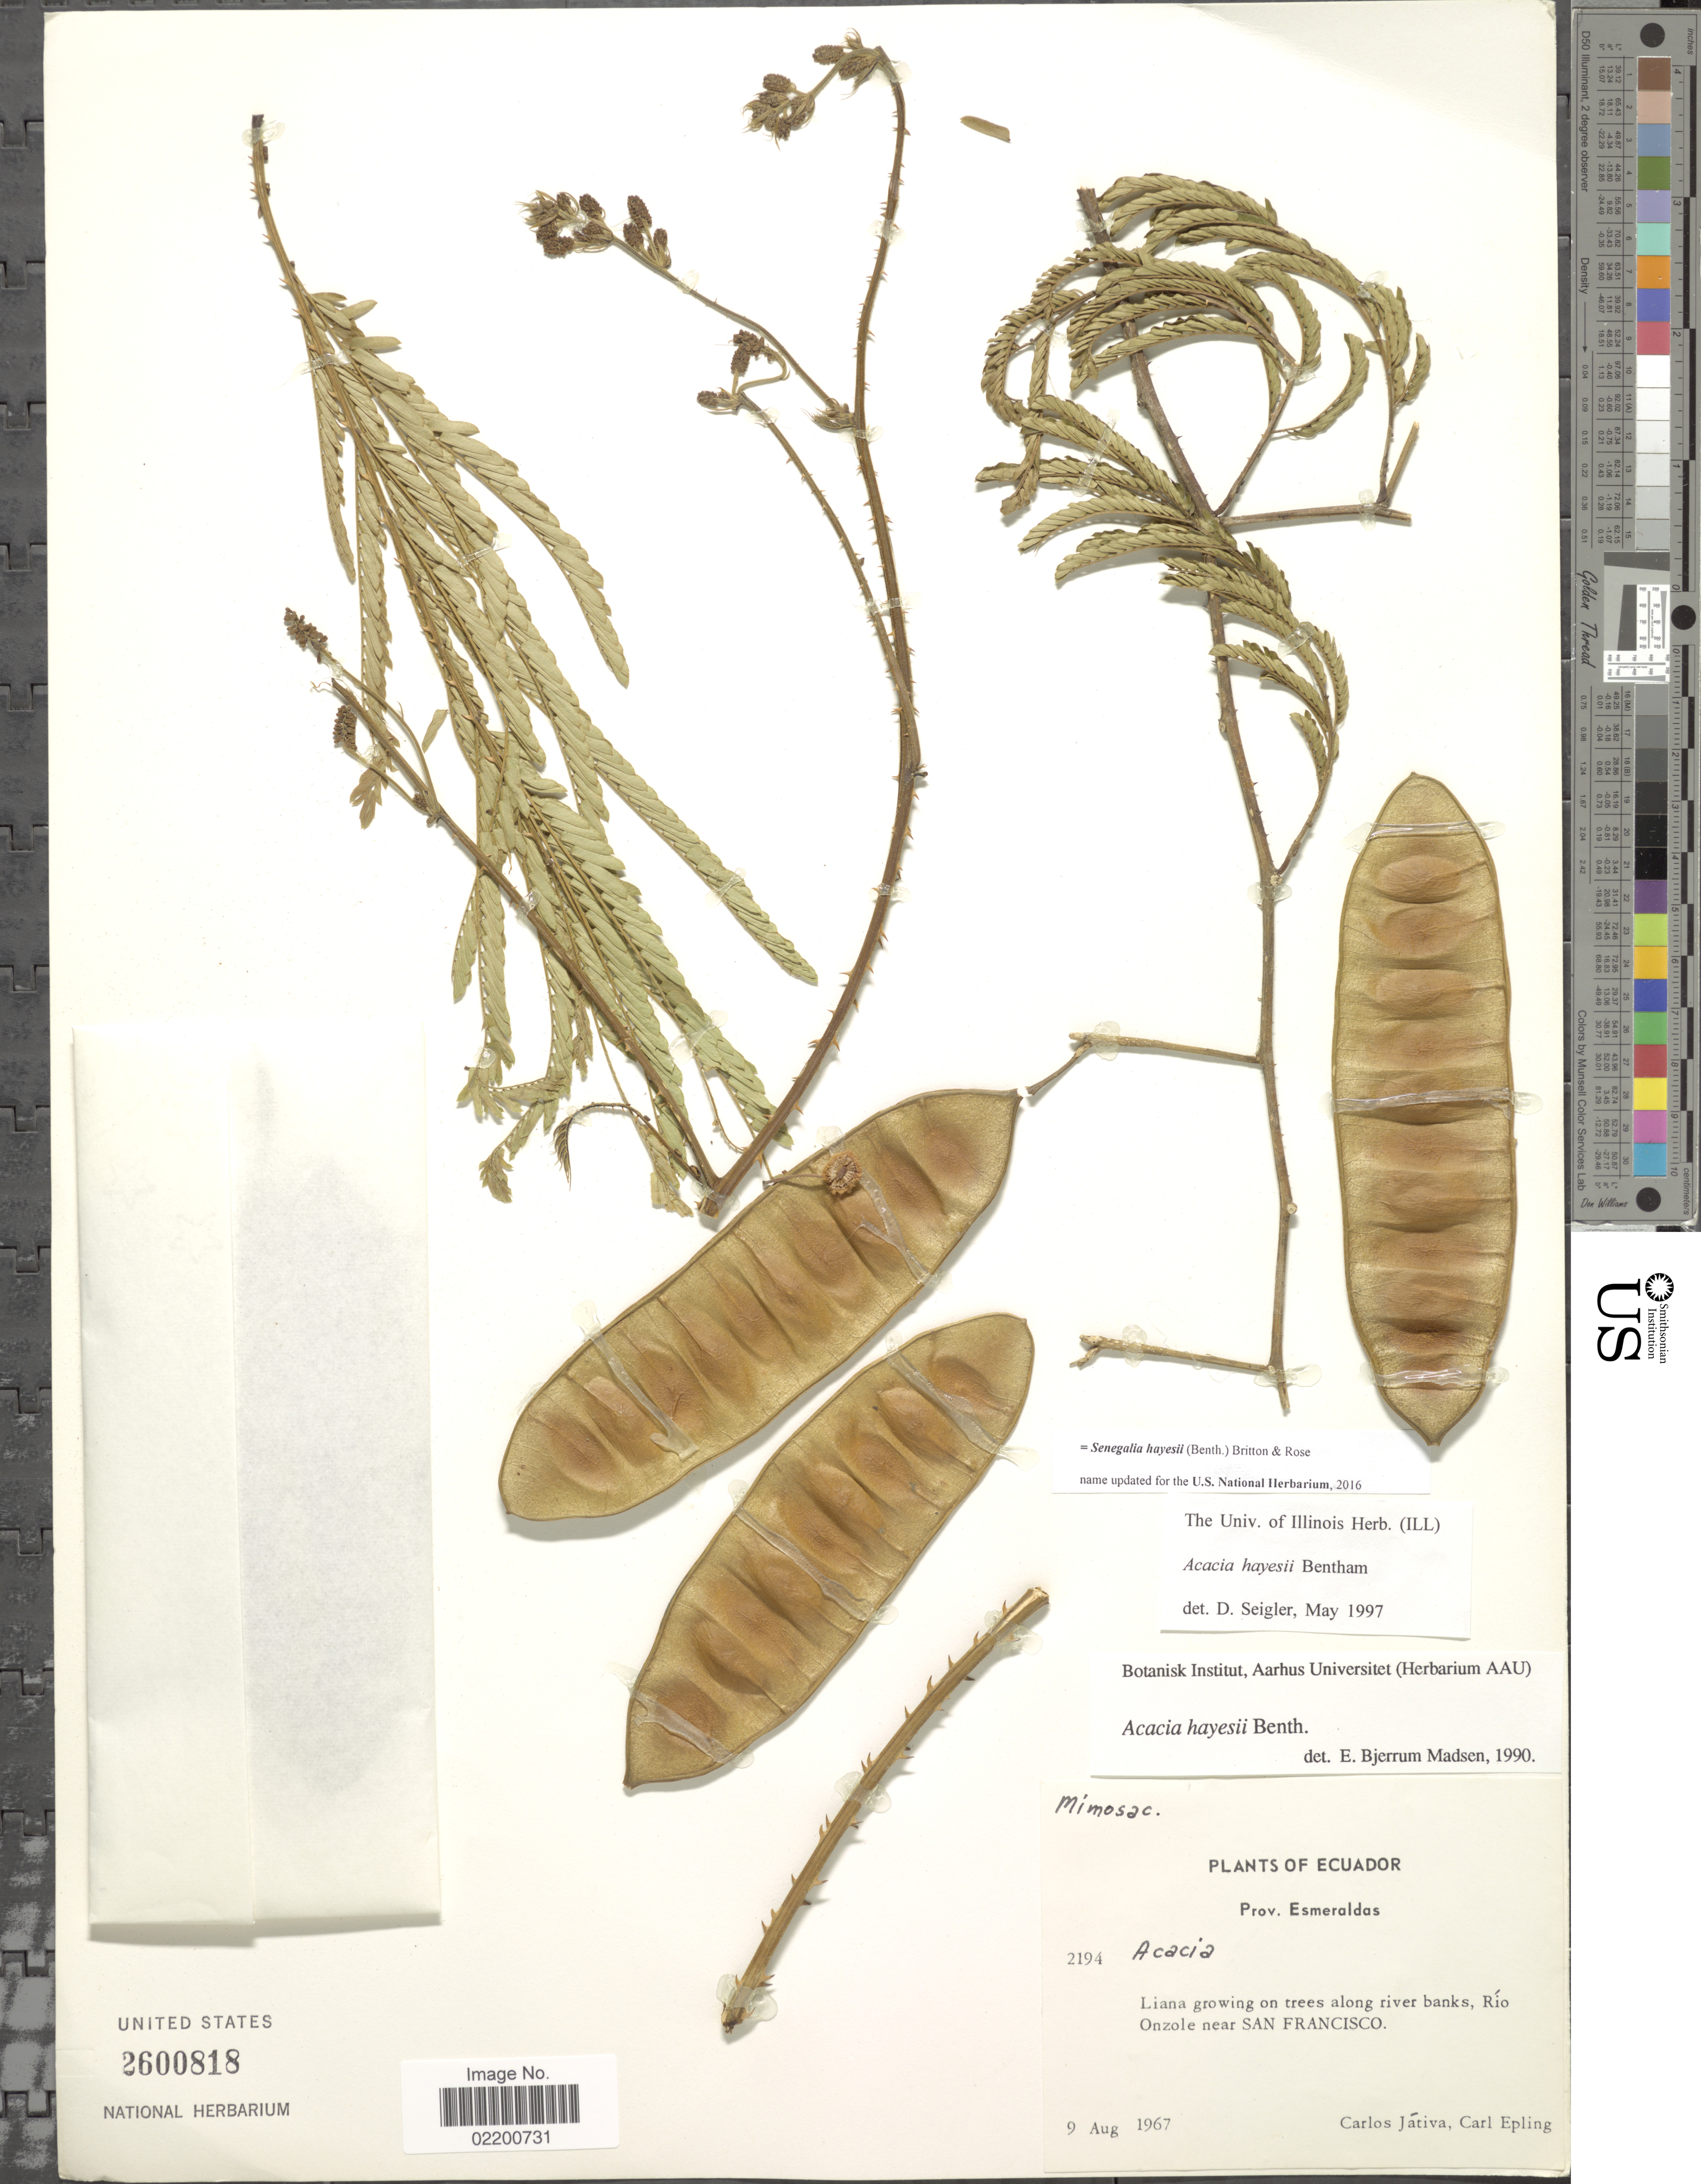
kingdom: Plantae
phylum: Tracheophyta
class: Magnoliopsida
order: Fabales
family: Fabaceae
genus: Senegalia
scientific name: Senegalia hayesii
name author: (Benth.) Britton & Rose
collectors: C. D. Játiva & C. C. Epling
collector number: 2194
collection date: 1967-08-09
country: Ecuador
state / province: Esmeraldas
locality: Prov. Esmeraldas, Liana growing on trees along river banks, Rio Onzole near San Francisco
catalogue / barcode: US 2600818